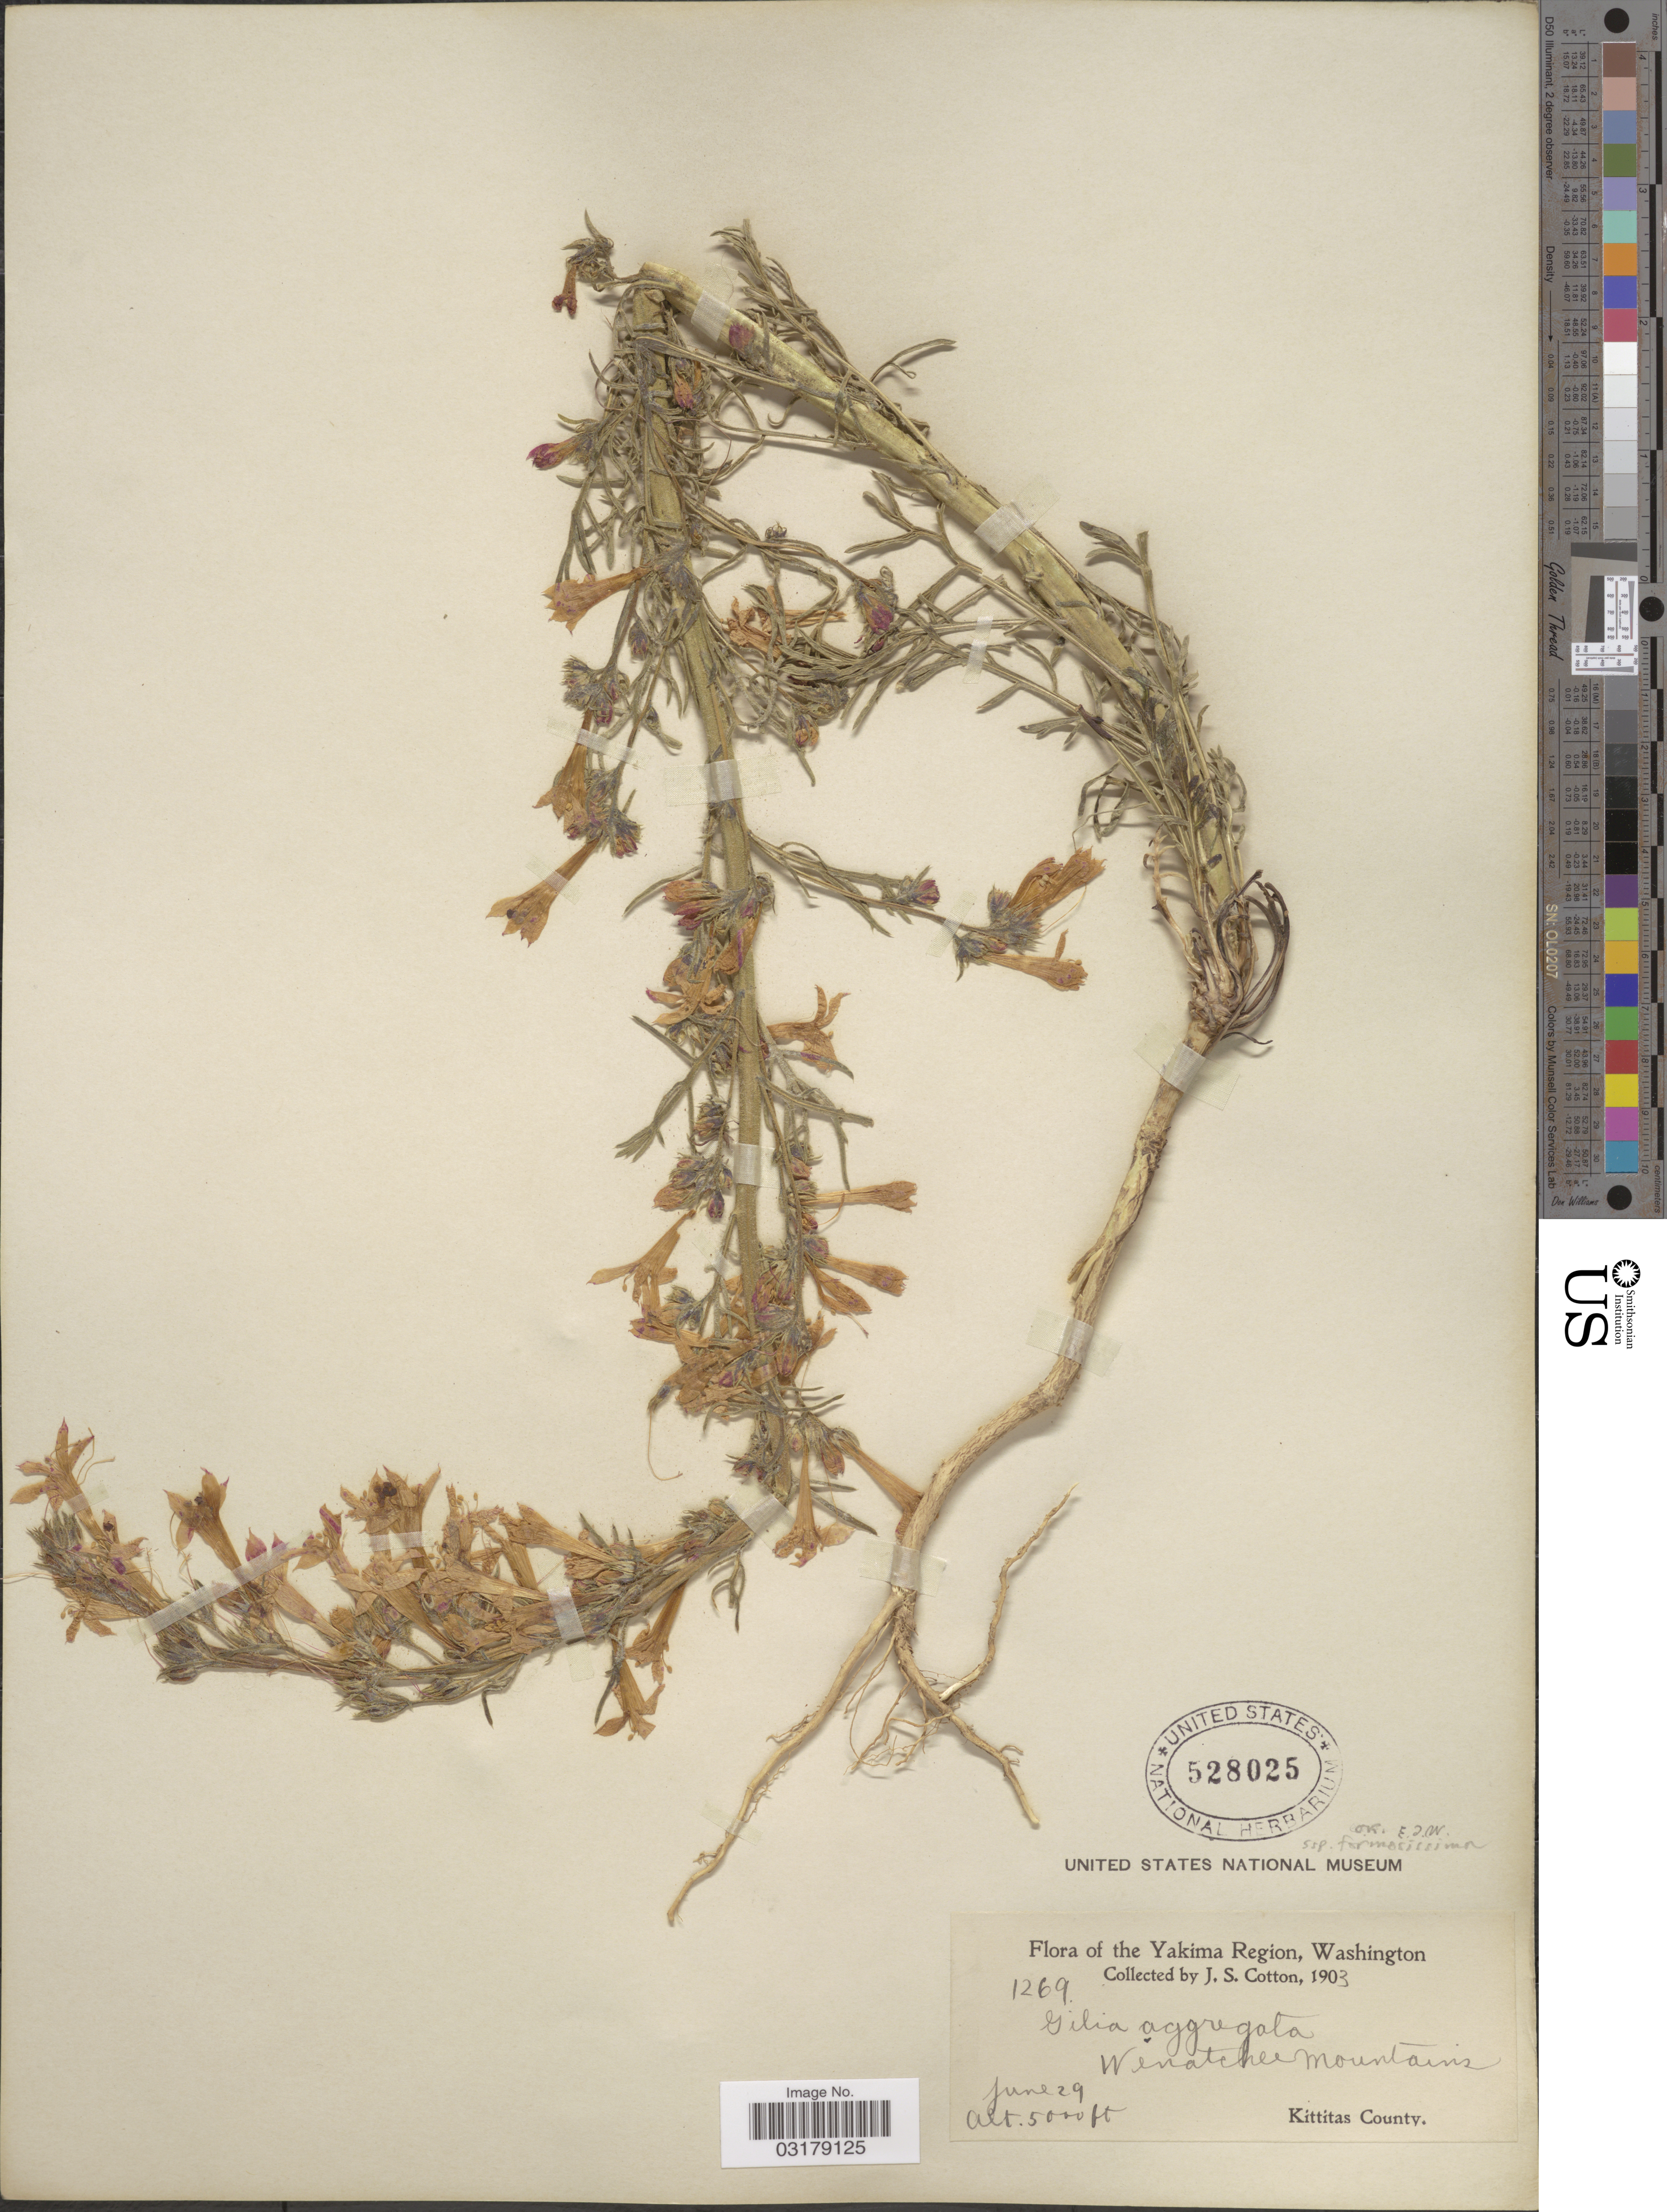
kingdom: Plantae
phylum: Tracheophyta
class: Magnoliopsida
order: Ericales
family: Polemoniaceae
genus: Ipomopsis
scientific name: Ipomopsis aggregata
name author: (Pursh) V.E. Grant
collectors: J. S. Cotton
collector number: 1269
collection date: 1903-06-29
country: United States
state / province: Washington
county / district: Kittitas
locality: Yakima Region. Wenatchee mountain. Kittitas County.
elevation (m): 1524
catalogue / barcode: US 528025